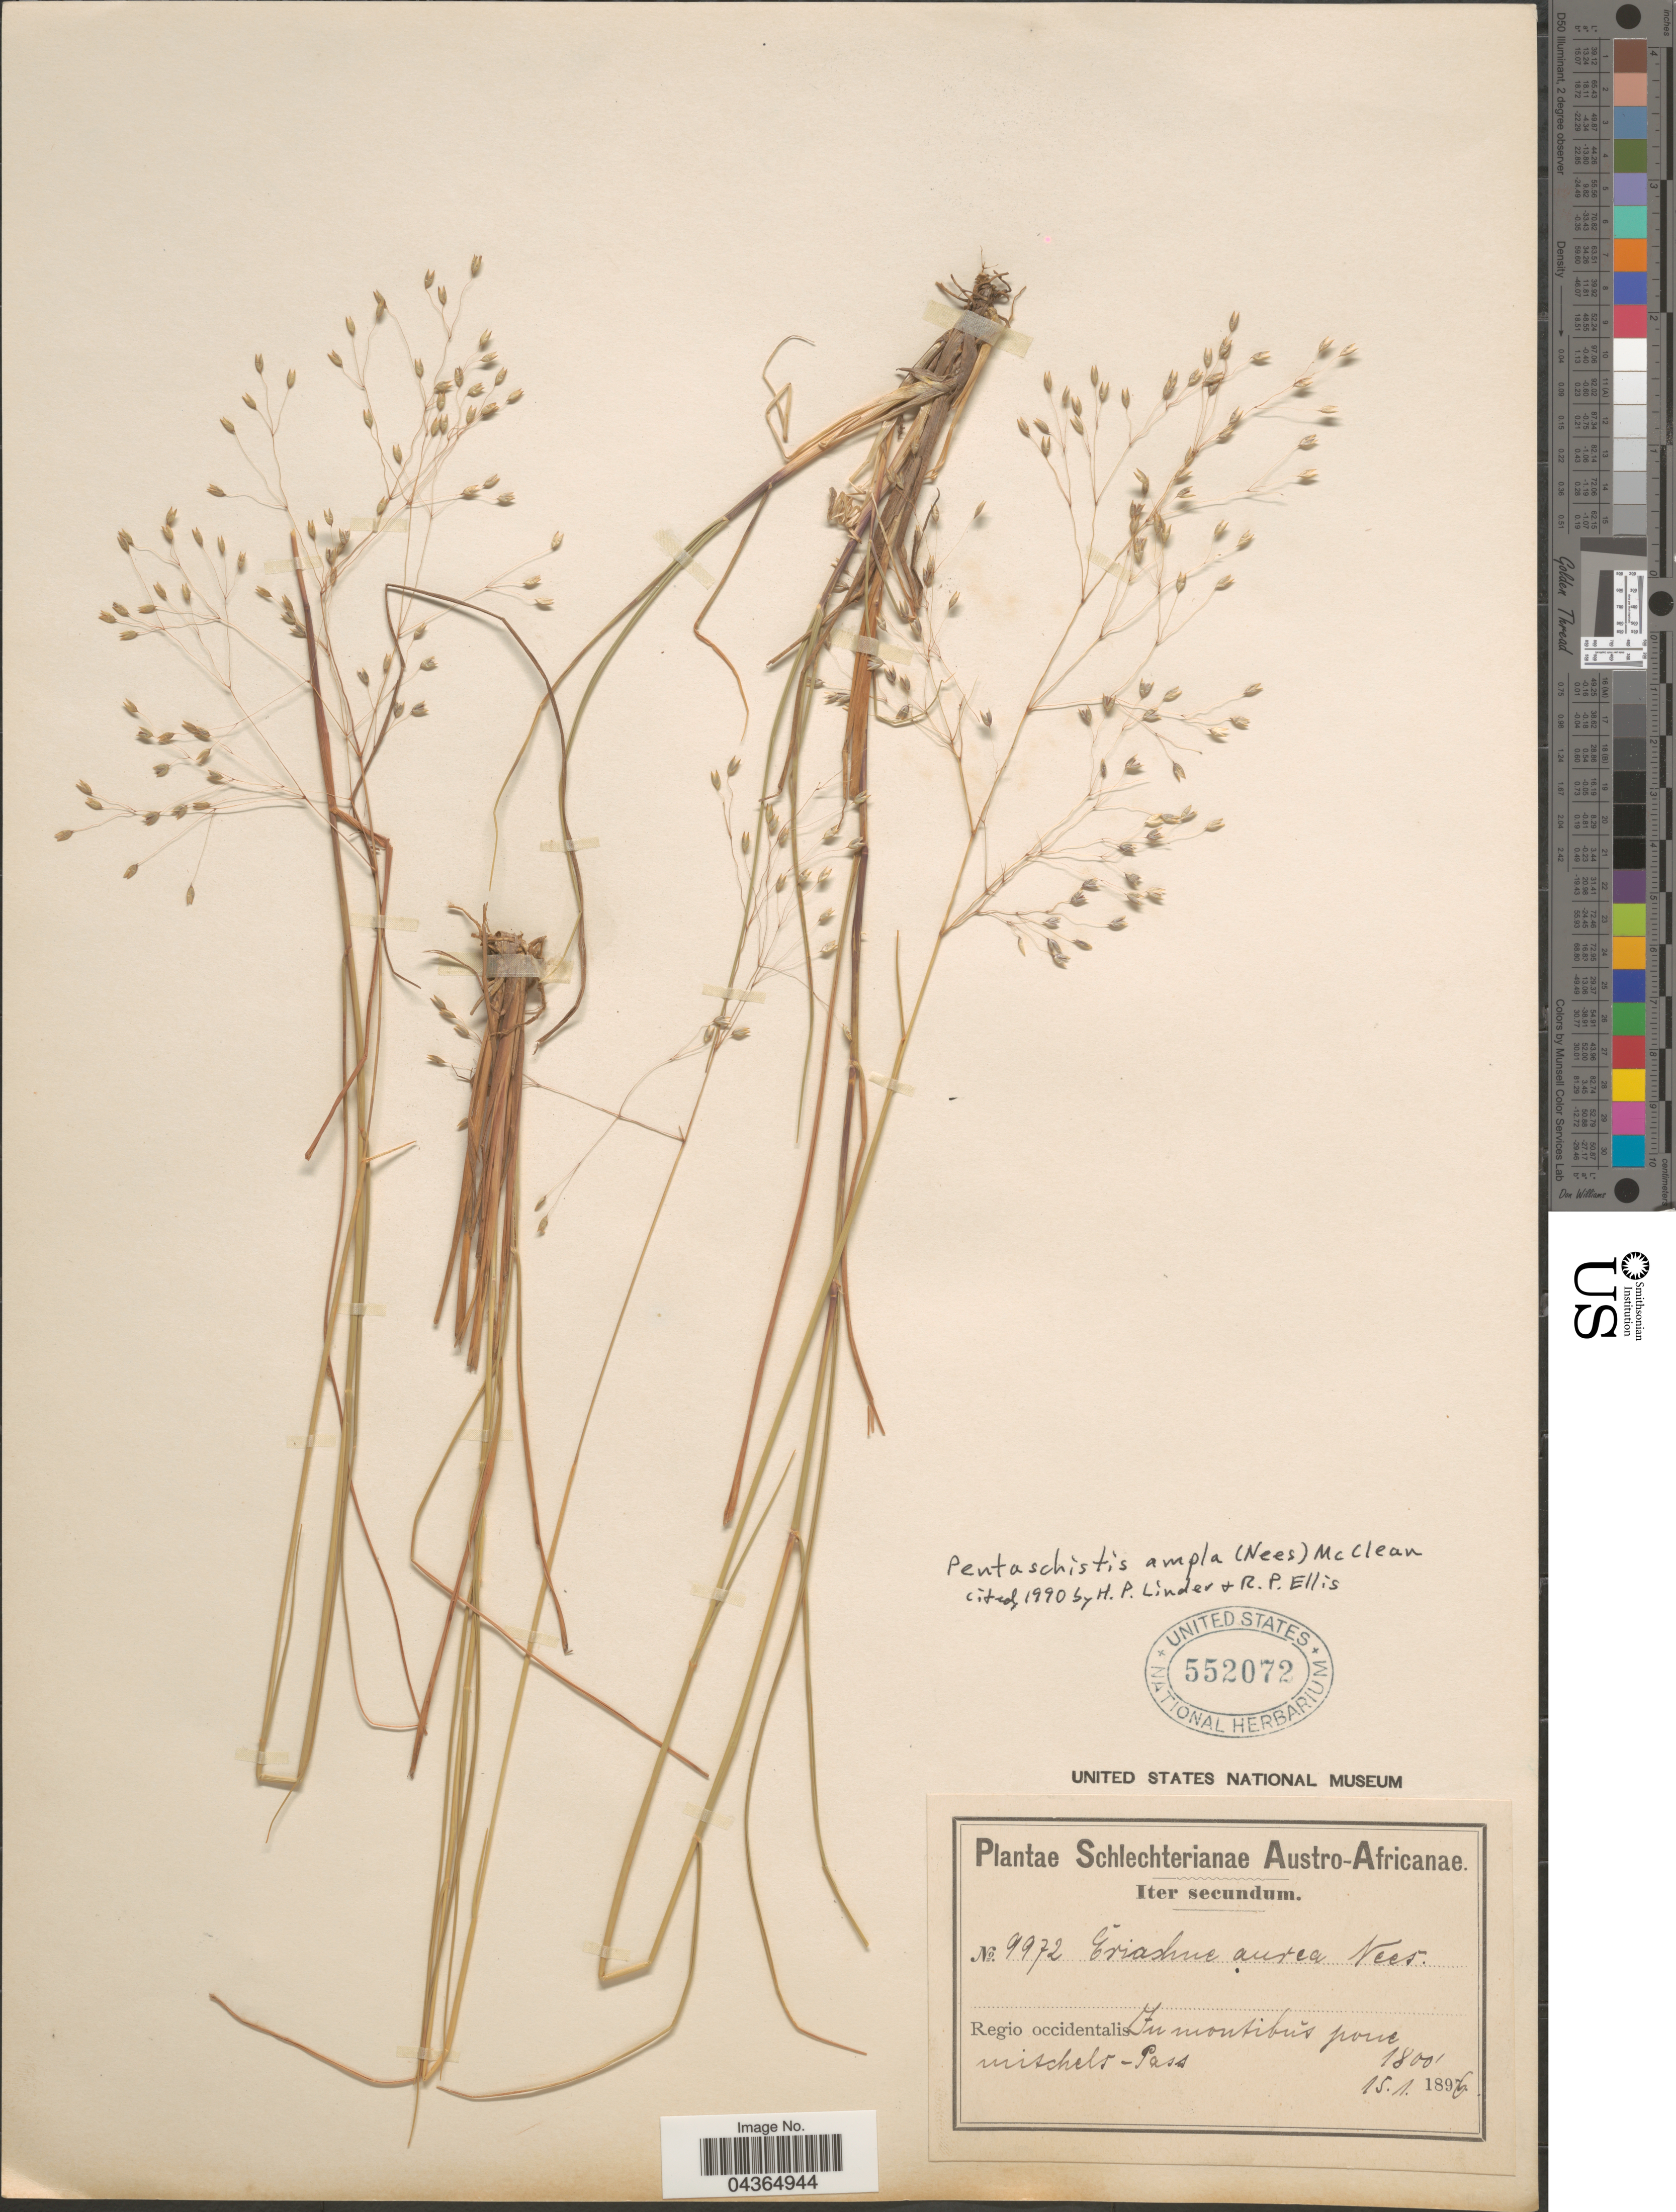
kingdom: Plantae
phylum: Tracheophyta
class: Liliopsida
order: Poales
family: Poaceae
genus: Pentameris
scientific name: Pentameris ampla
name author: (Nees) Galley & H.P. Linder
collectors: Schlechter, --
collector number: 9972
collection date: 1896-11-15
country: South Africa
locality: Austro-Africanae. Regio occidentalis In montibus pone Mitchels - Pass.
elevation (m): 549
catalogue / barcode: US 552072